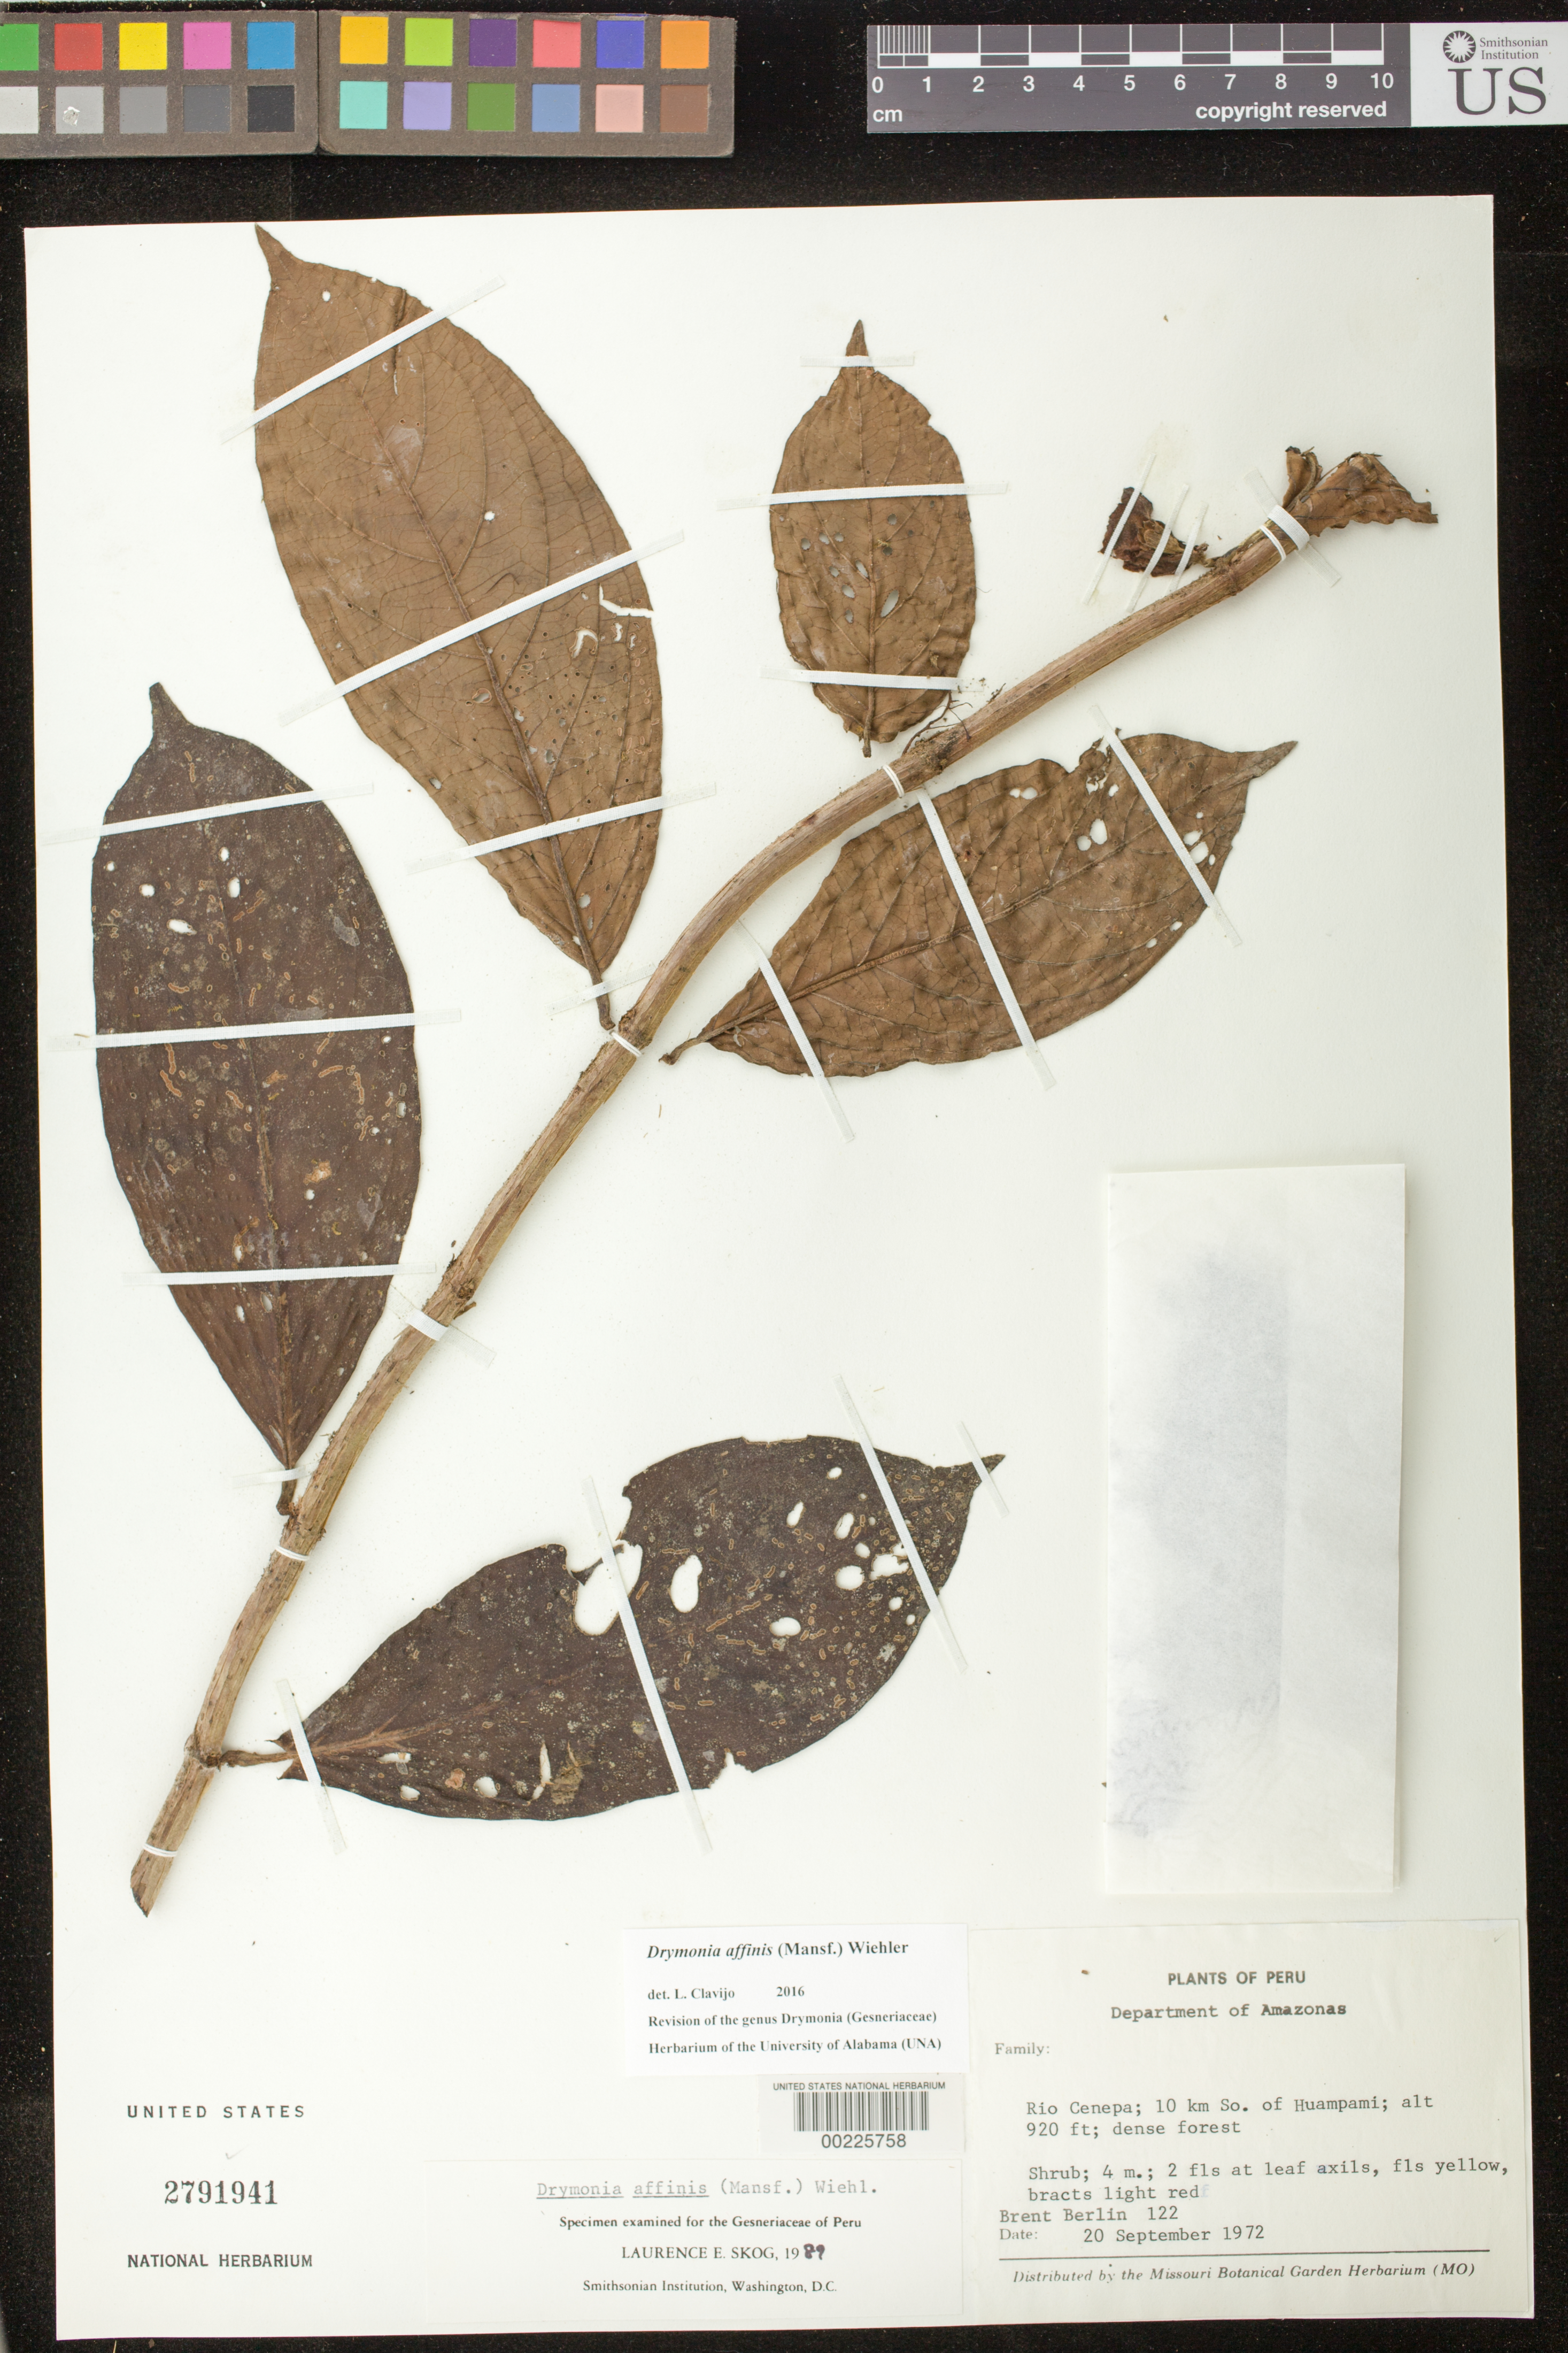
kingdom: Plantae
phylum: Tracheophyta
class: Magnoliopsida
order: Lamiales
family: Gesneriaceae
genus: Drymonia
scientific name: Drymonia affinis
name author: (Mansf.) Wiehler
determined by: Skog, Laurence E.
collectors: B. Berlin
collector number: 122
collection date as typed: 20 Sep 1972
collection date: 1972-09-20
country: Peru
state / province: Amazonas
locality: Rio Cenepa, 10 km S of Huampami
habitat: Dense forest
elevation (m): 280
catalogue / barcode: US 2791941